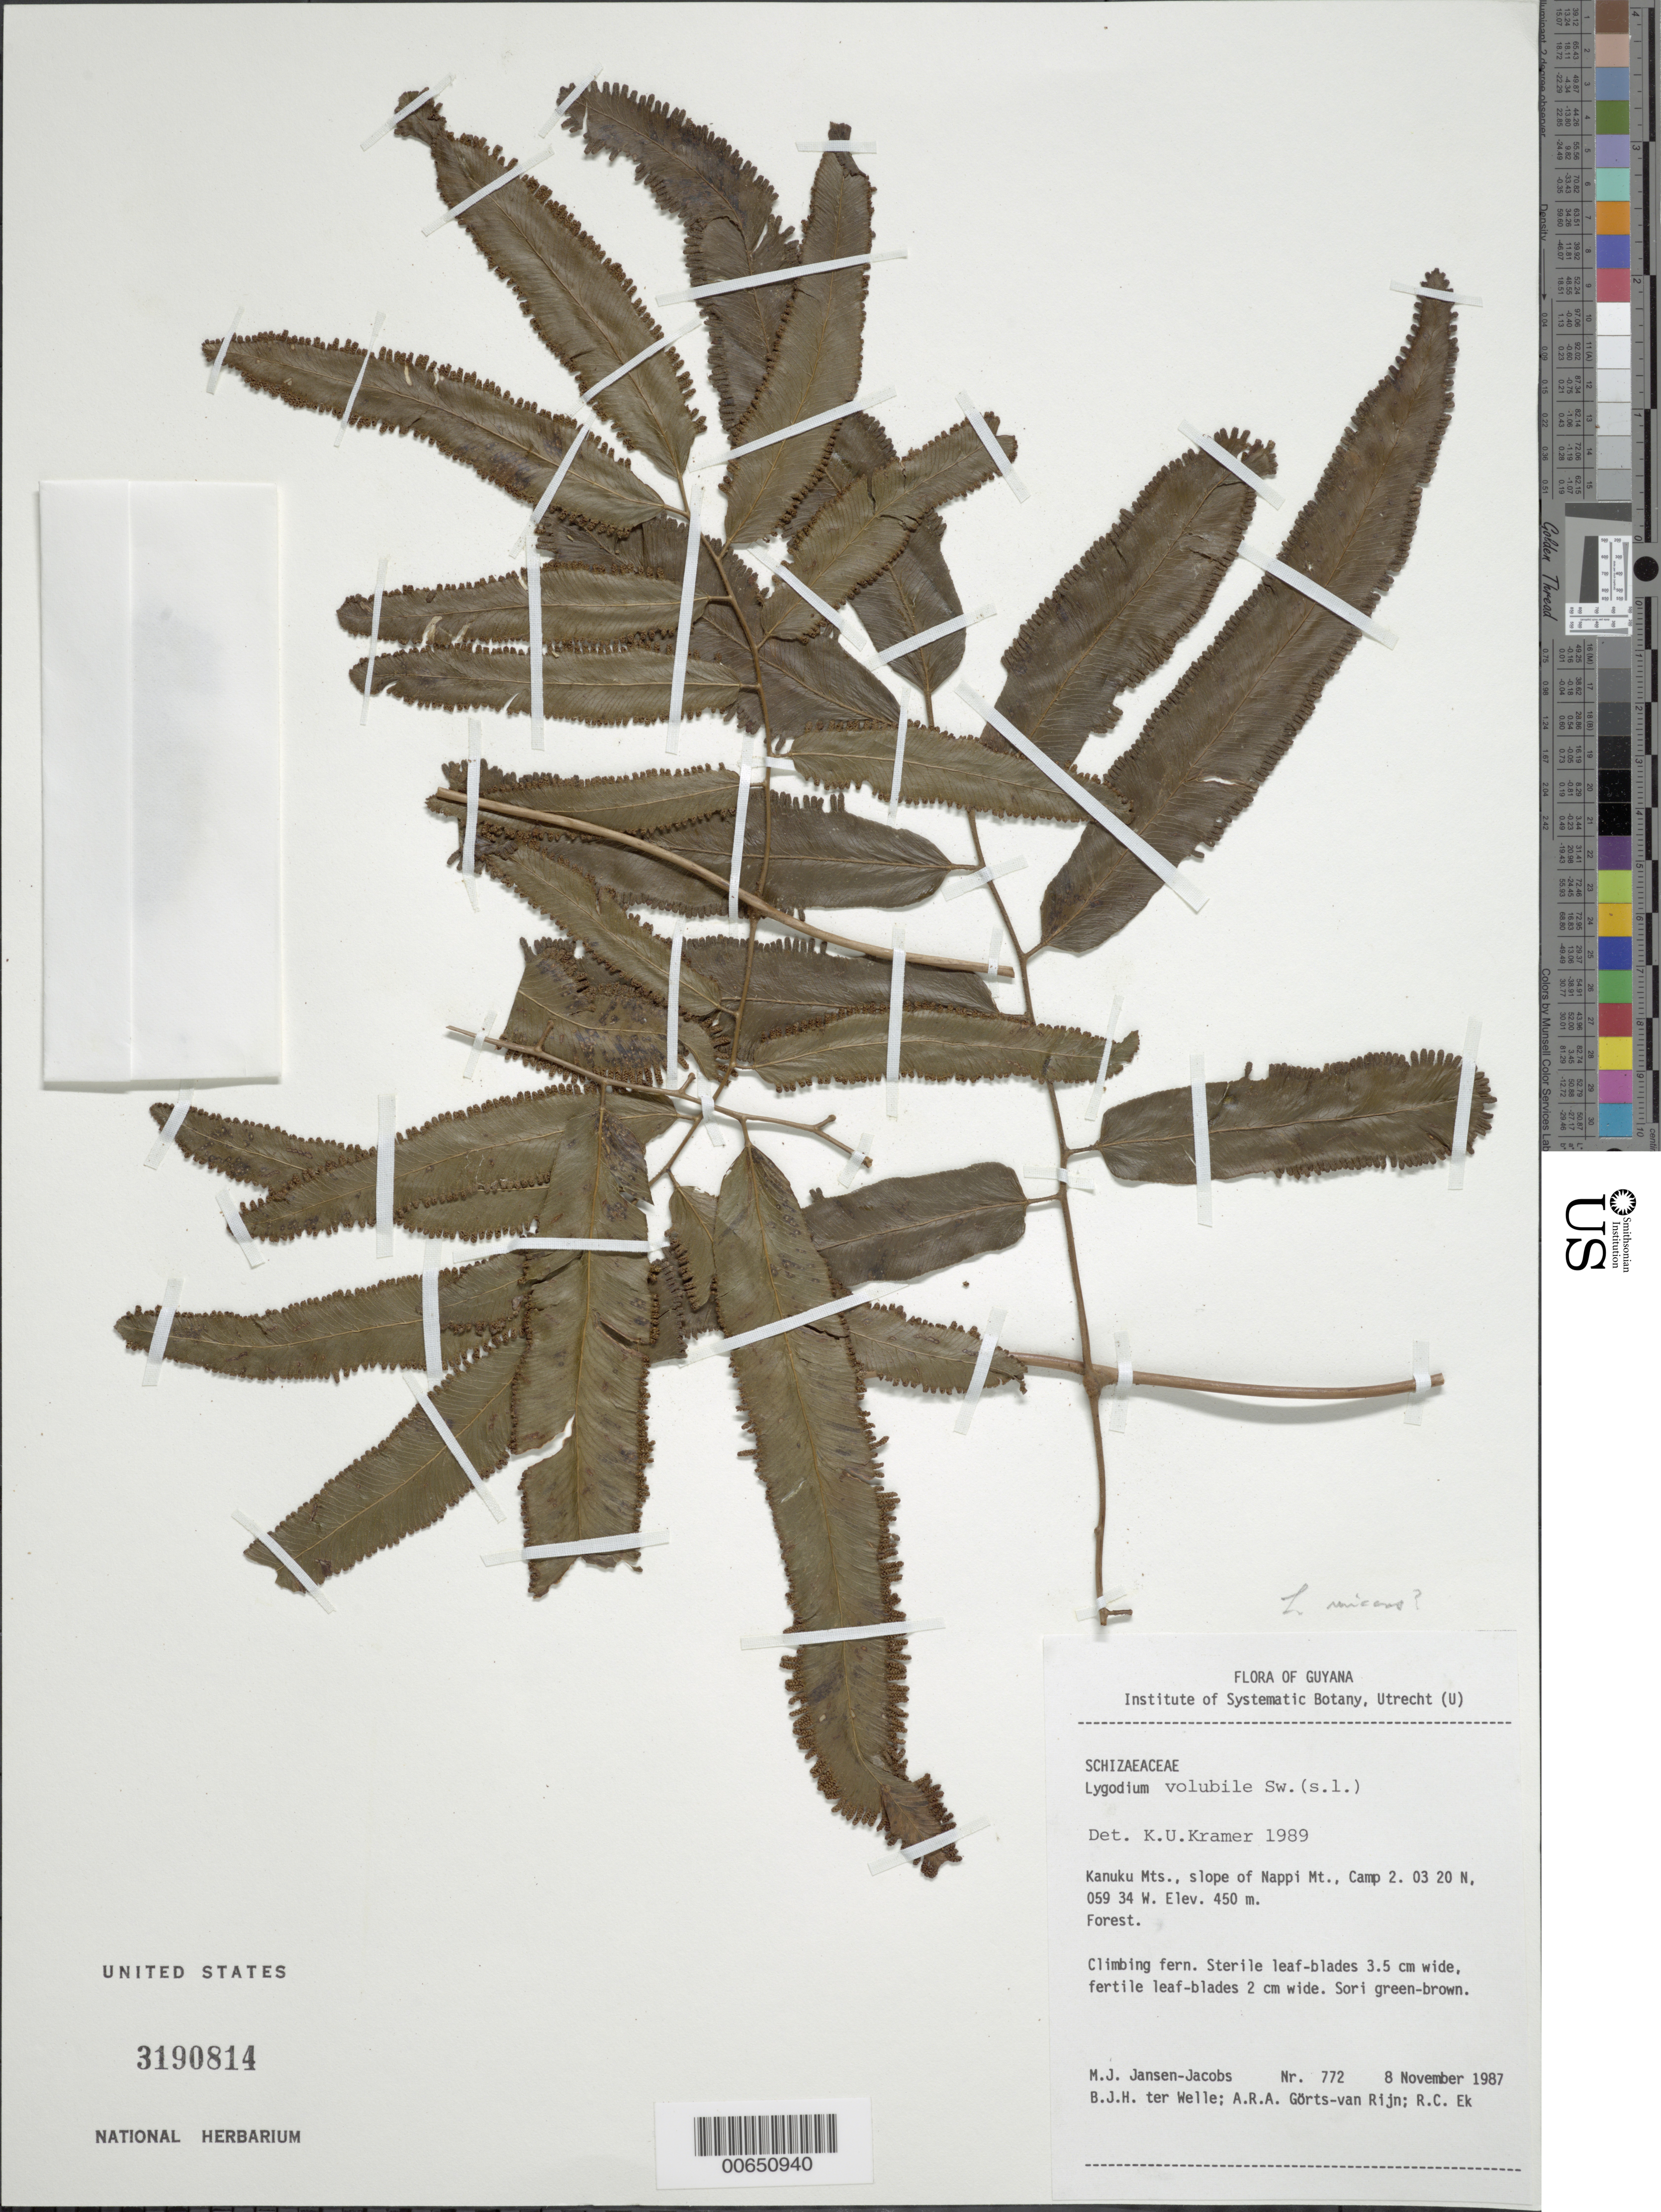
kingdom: Plantae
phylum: Tracheophyta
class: Polypodiopsida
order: Schizaeales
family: Lygodiaceae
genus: Lygodium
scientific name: Lygodium volubile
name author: Sw.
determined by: Kramer, K. U.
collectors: M. J. Jansen-Jacobs, B. Welle, A. .R. A. Görts-van Rijn & R. C. Ek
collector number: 772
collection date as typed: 8-Nov-87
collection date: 1987-11-08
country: Guyana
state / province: U. Takutu-U. Essequibo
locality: Kanuku Mts., slope of Nappi Mt., camp 2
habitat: Forest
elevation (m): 450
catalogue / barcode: US 3190814